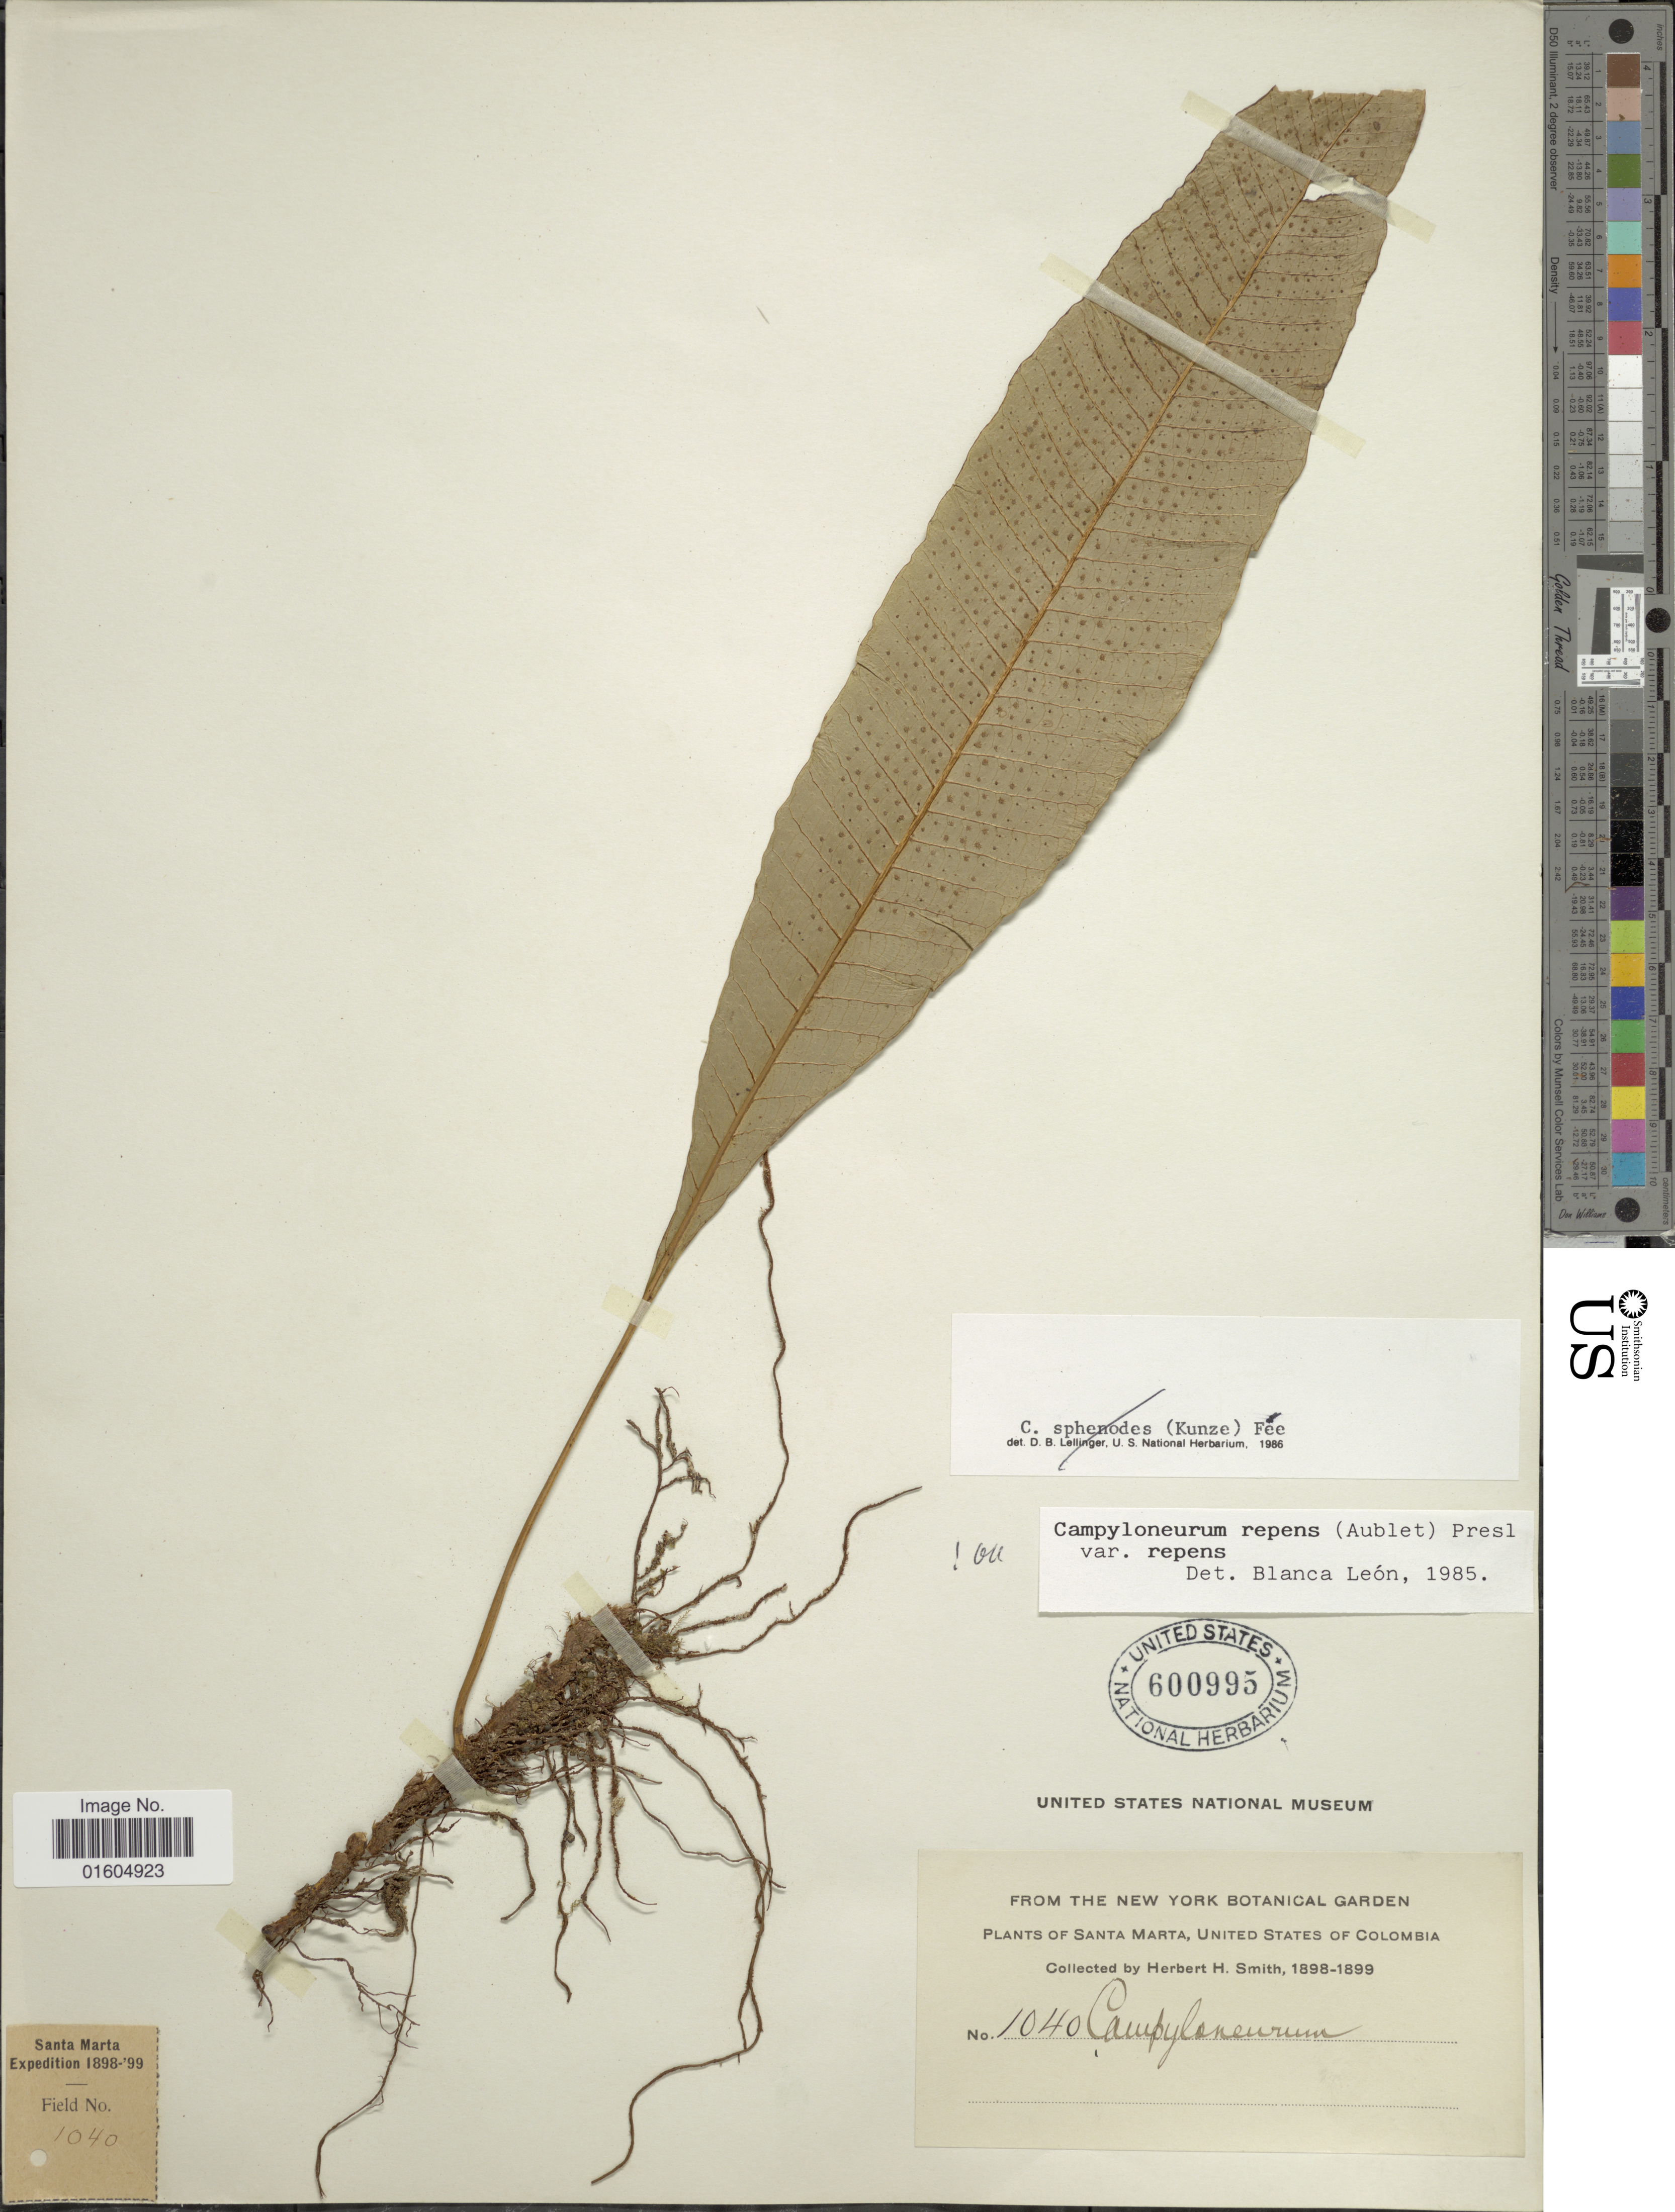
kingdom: Plantae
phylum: Tracheophyta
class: Polypodiopsida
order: Polypodiales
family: Polypodiaceae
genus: Campyloneurum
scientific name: Campyloneurum repens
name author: (Aubl.) C. Presl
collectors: Herbert H. Smith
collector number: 1040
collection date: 1898/1899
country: Colombia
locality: Santa Marta, United States of Colombia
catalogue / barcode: US 600995